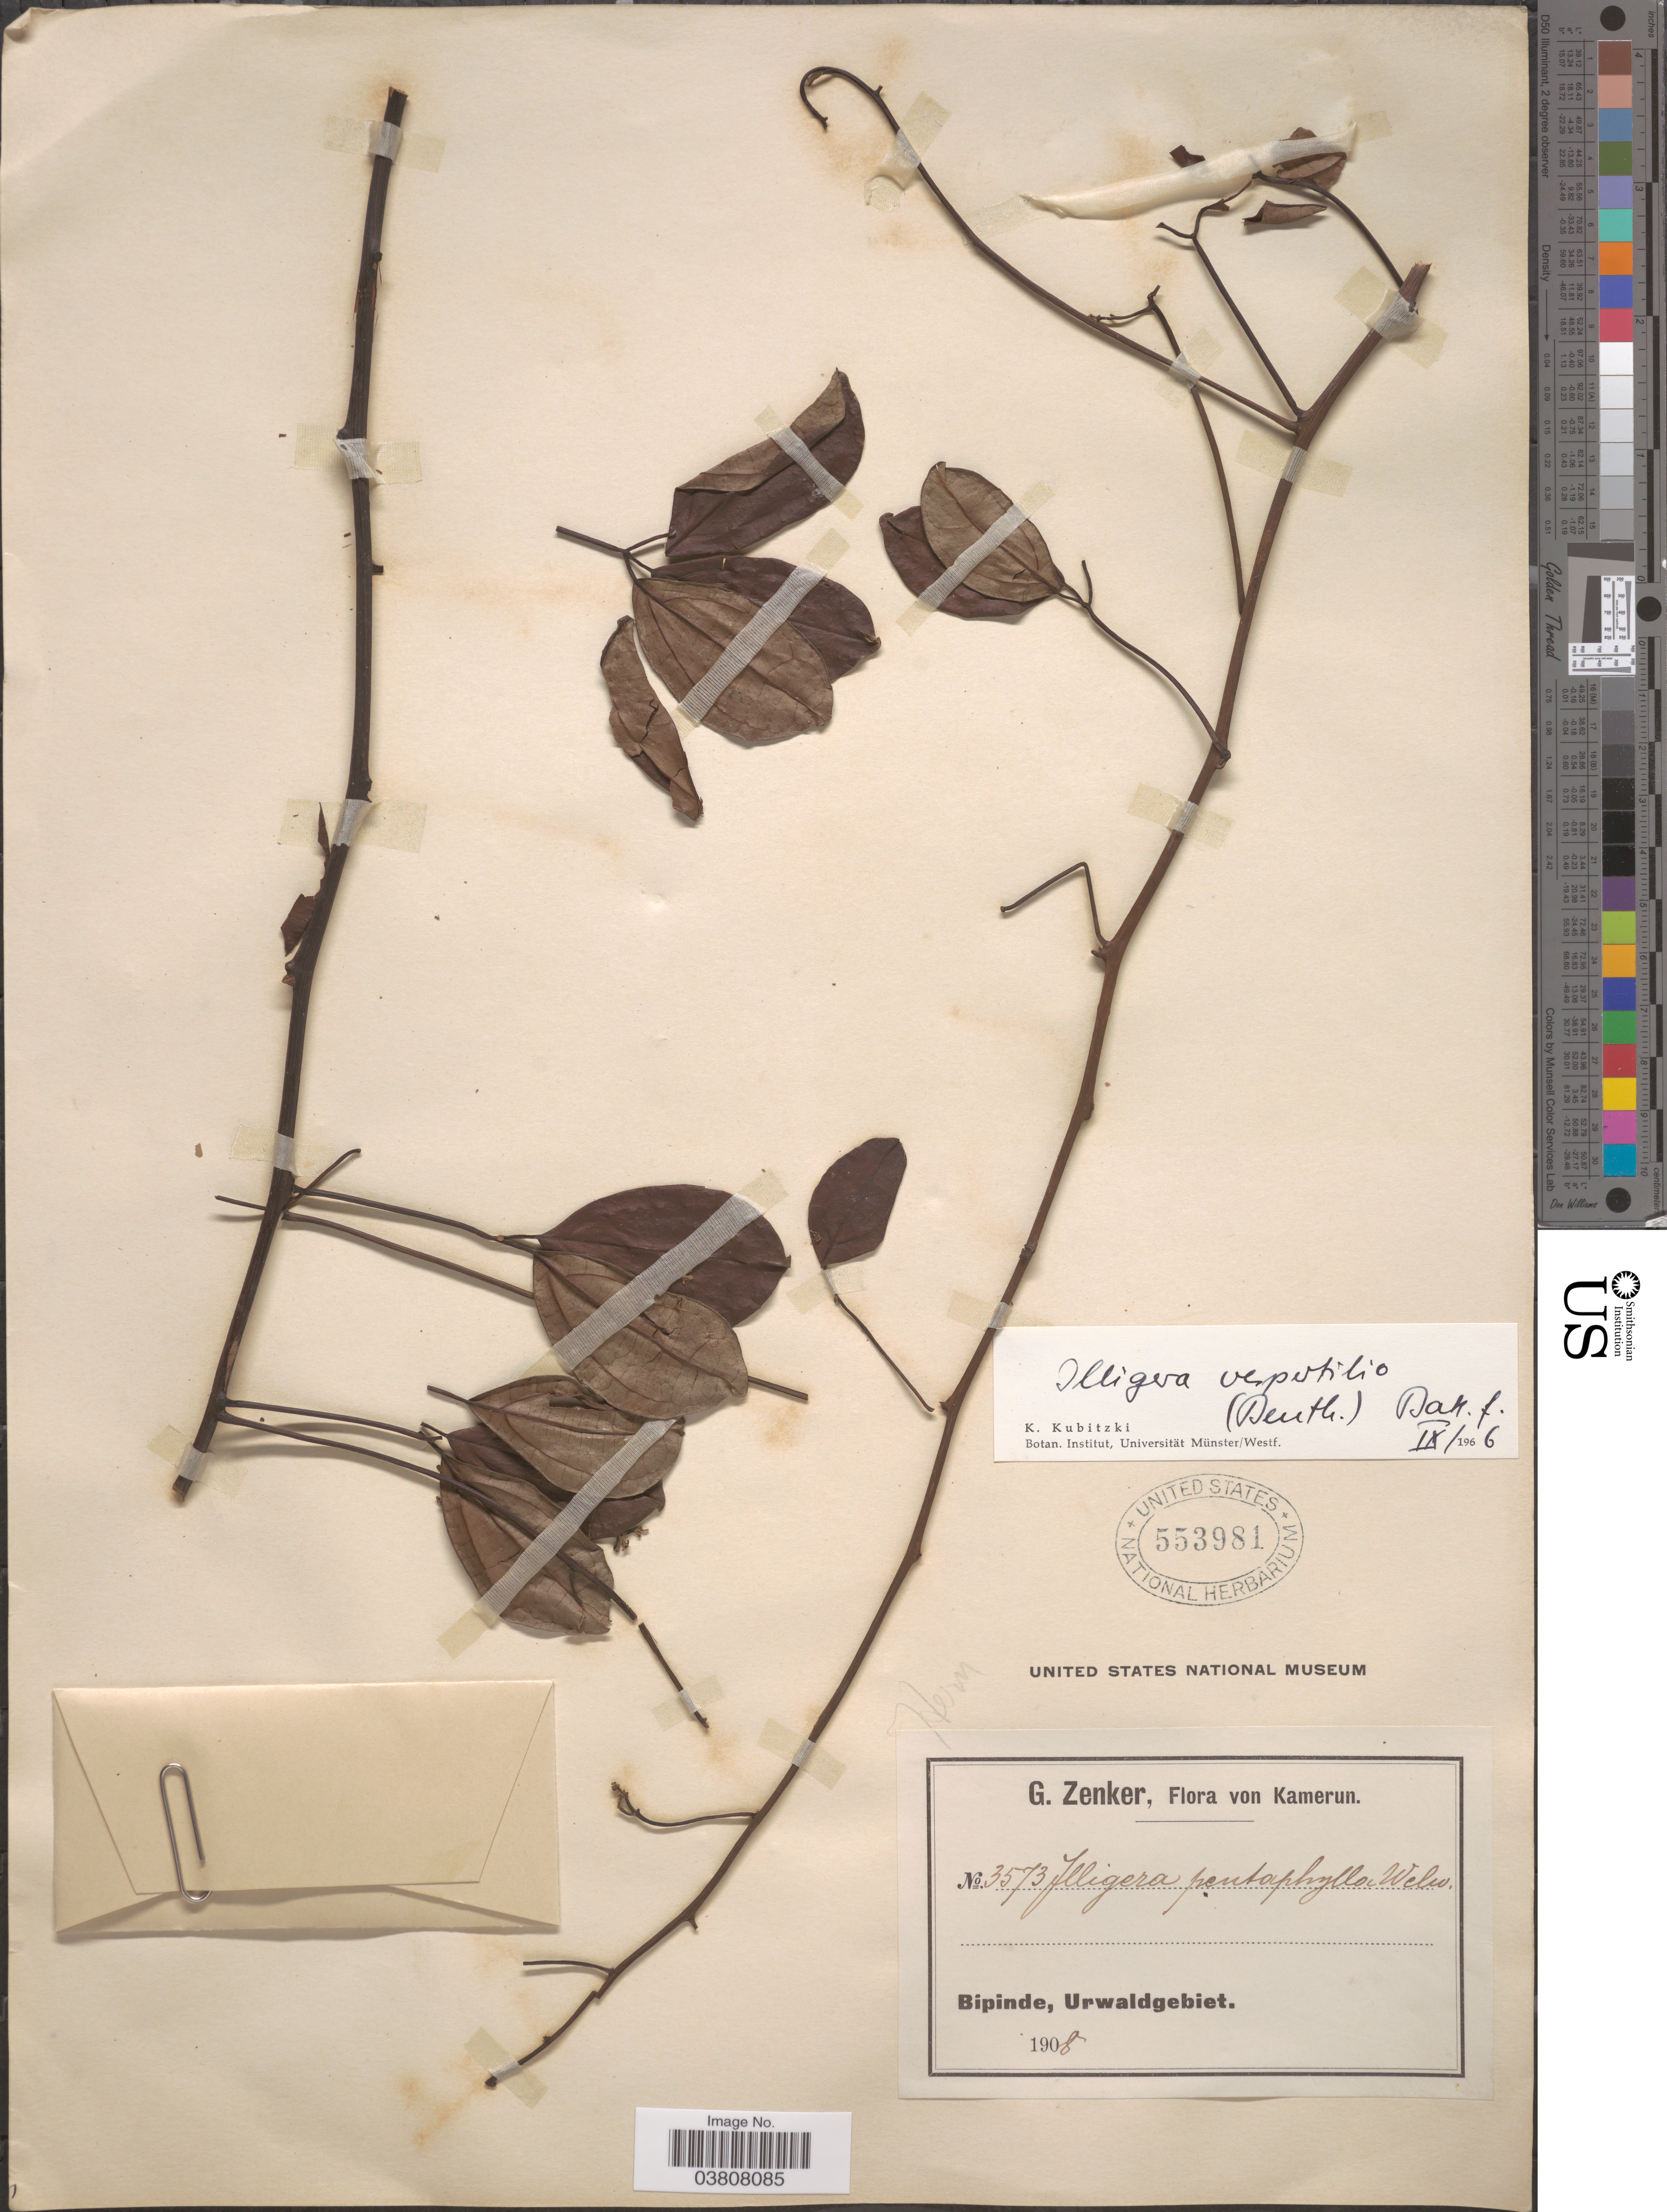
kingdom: Plantae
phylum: Tracheophyta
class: Magnoliopsida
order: Laurales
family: Hernandiaceae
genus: Illigera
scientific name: Illigera vespertilio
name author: Baker f.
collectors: G. A. Zenker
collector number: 3573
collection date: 1908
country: Cameroon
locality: Bipinde, Urwaldgebiet.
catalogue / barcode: US 553981